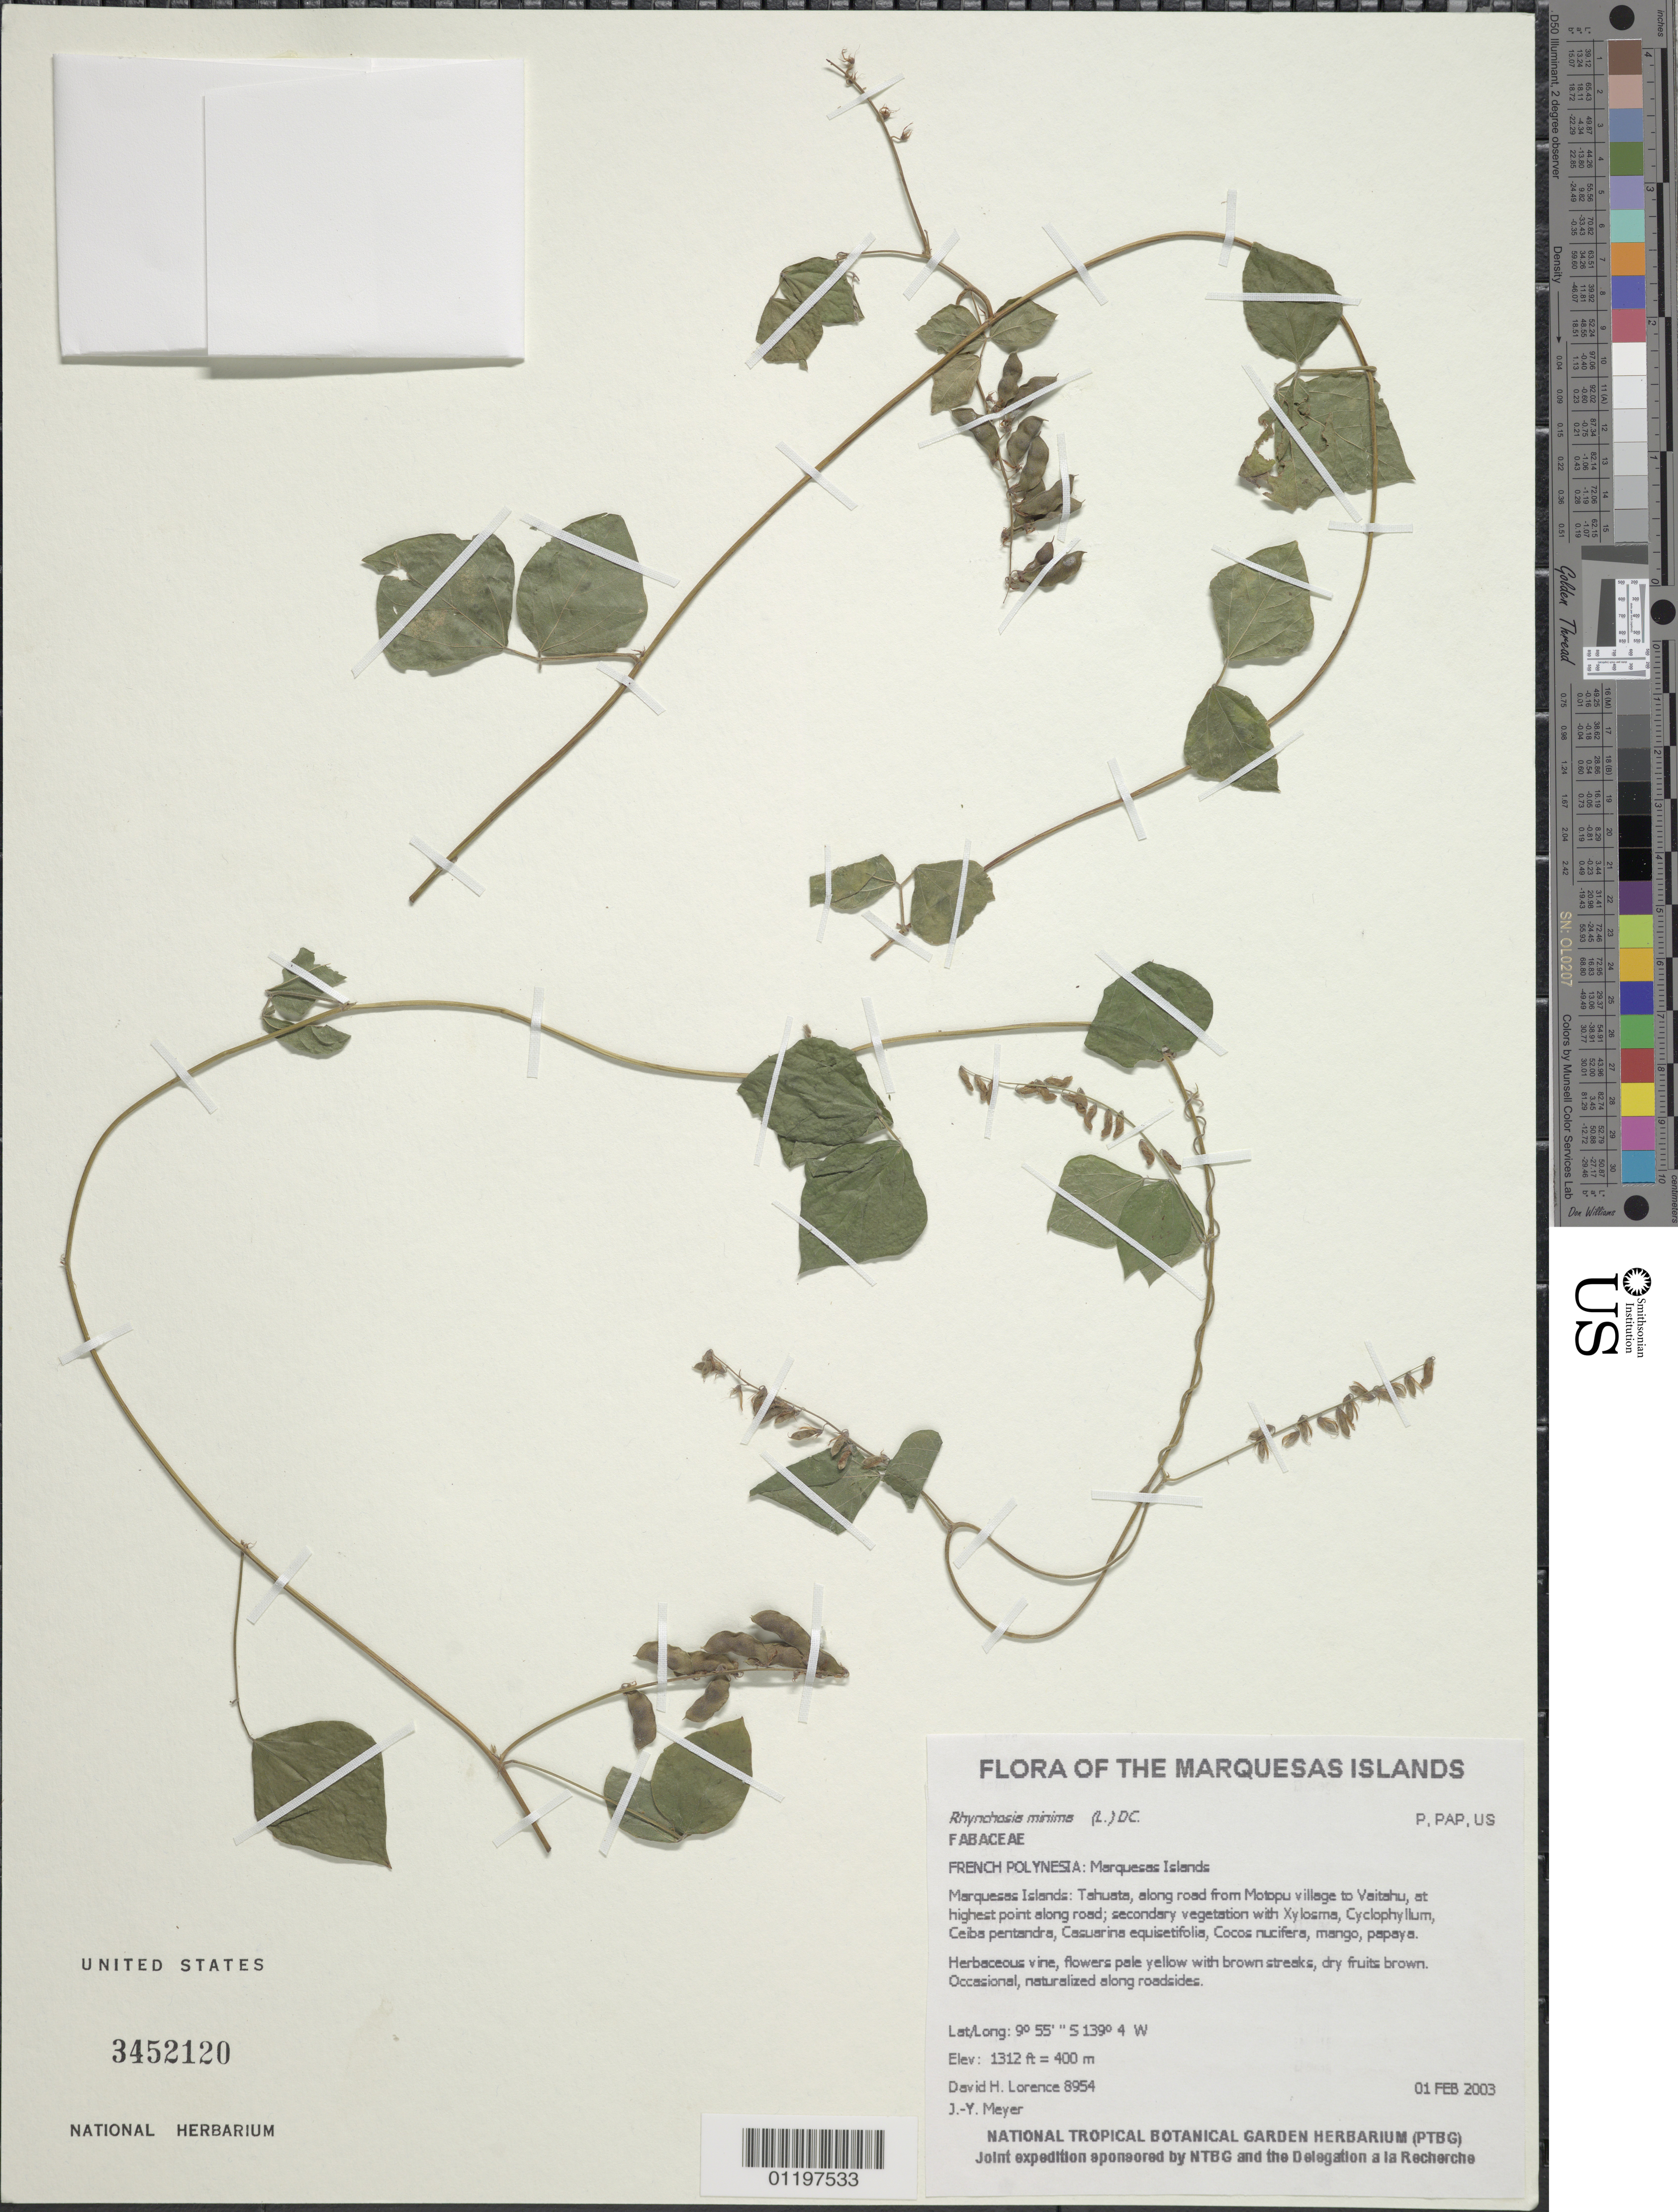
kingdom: Plantae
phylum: Tracheophyta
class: Magnoliopsida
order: Fabales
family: Fabaceae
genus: Rhynchosia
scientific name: Rhynchosia minima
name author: (L.) DC.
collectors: D. Lorence & J.-Y. Meyer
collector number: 8954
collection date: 2003-02-01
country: French Polynesia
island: Tahuata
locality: Along road from Motopu village to Vaitahu, at highest point along road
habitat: Along roadsides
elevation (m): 400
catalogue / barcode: US 3452120